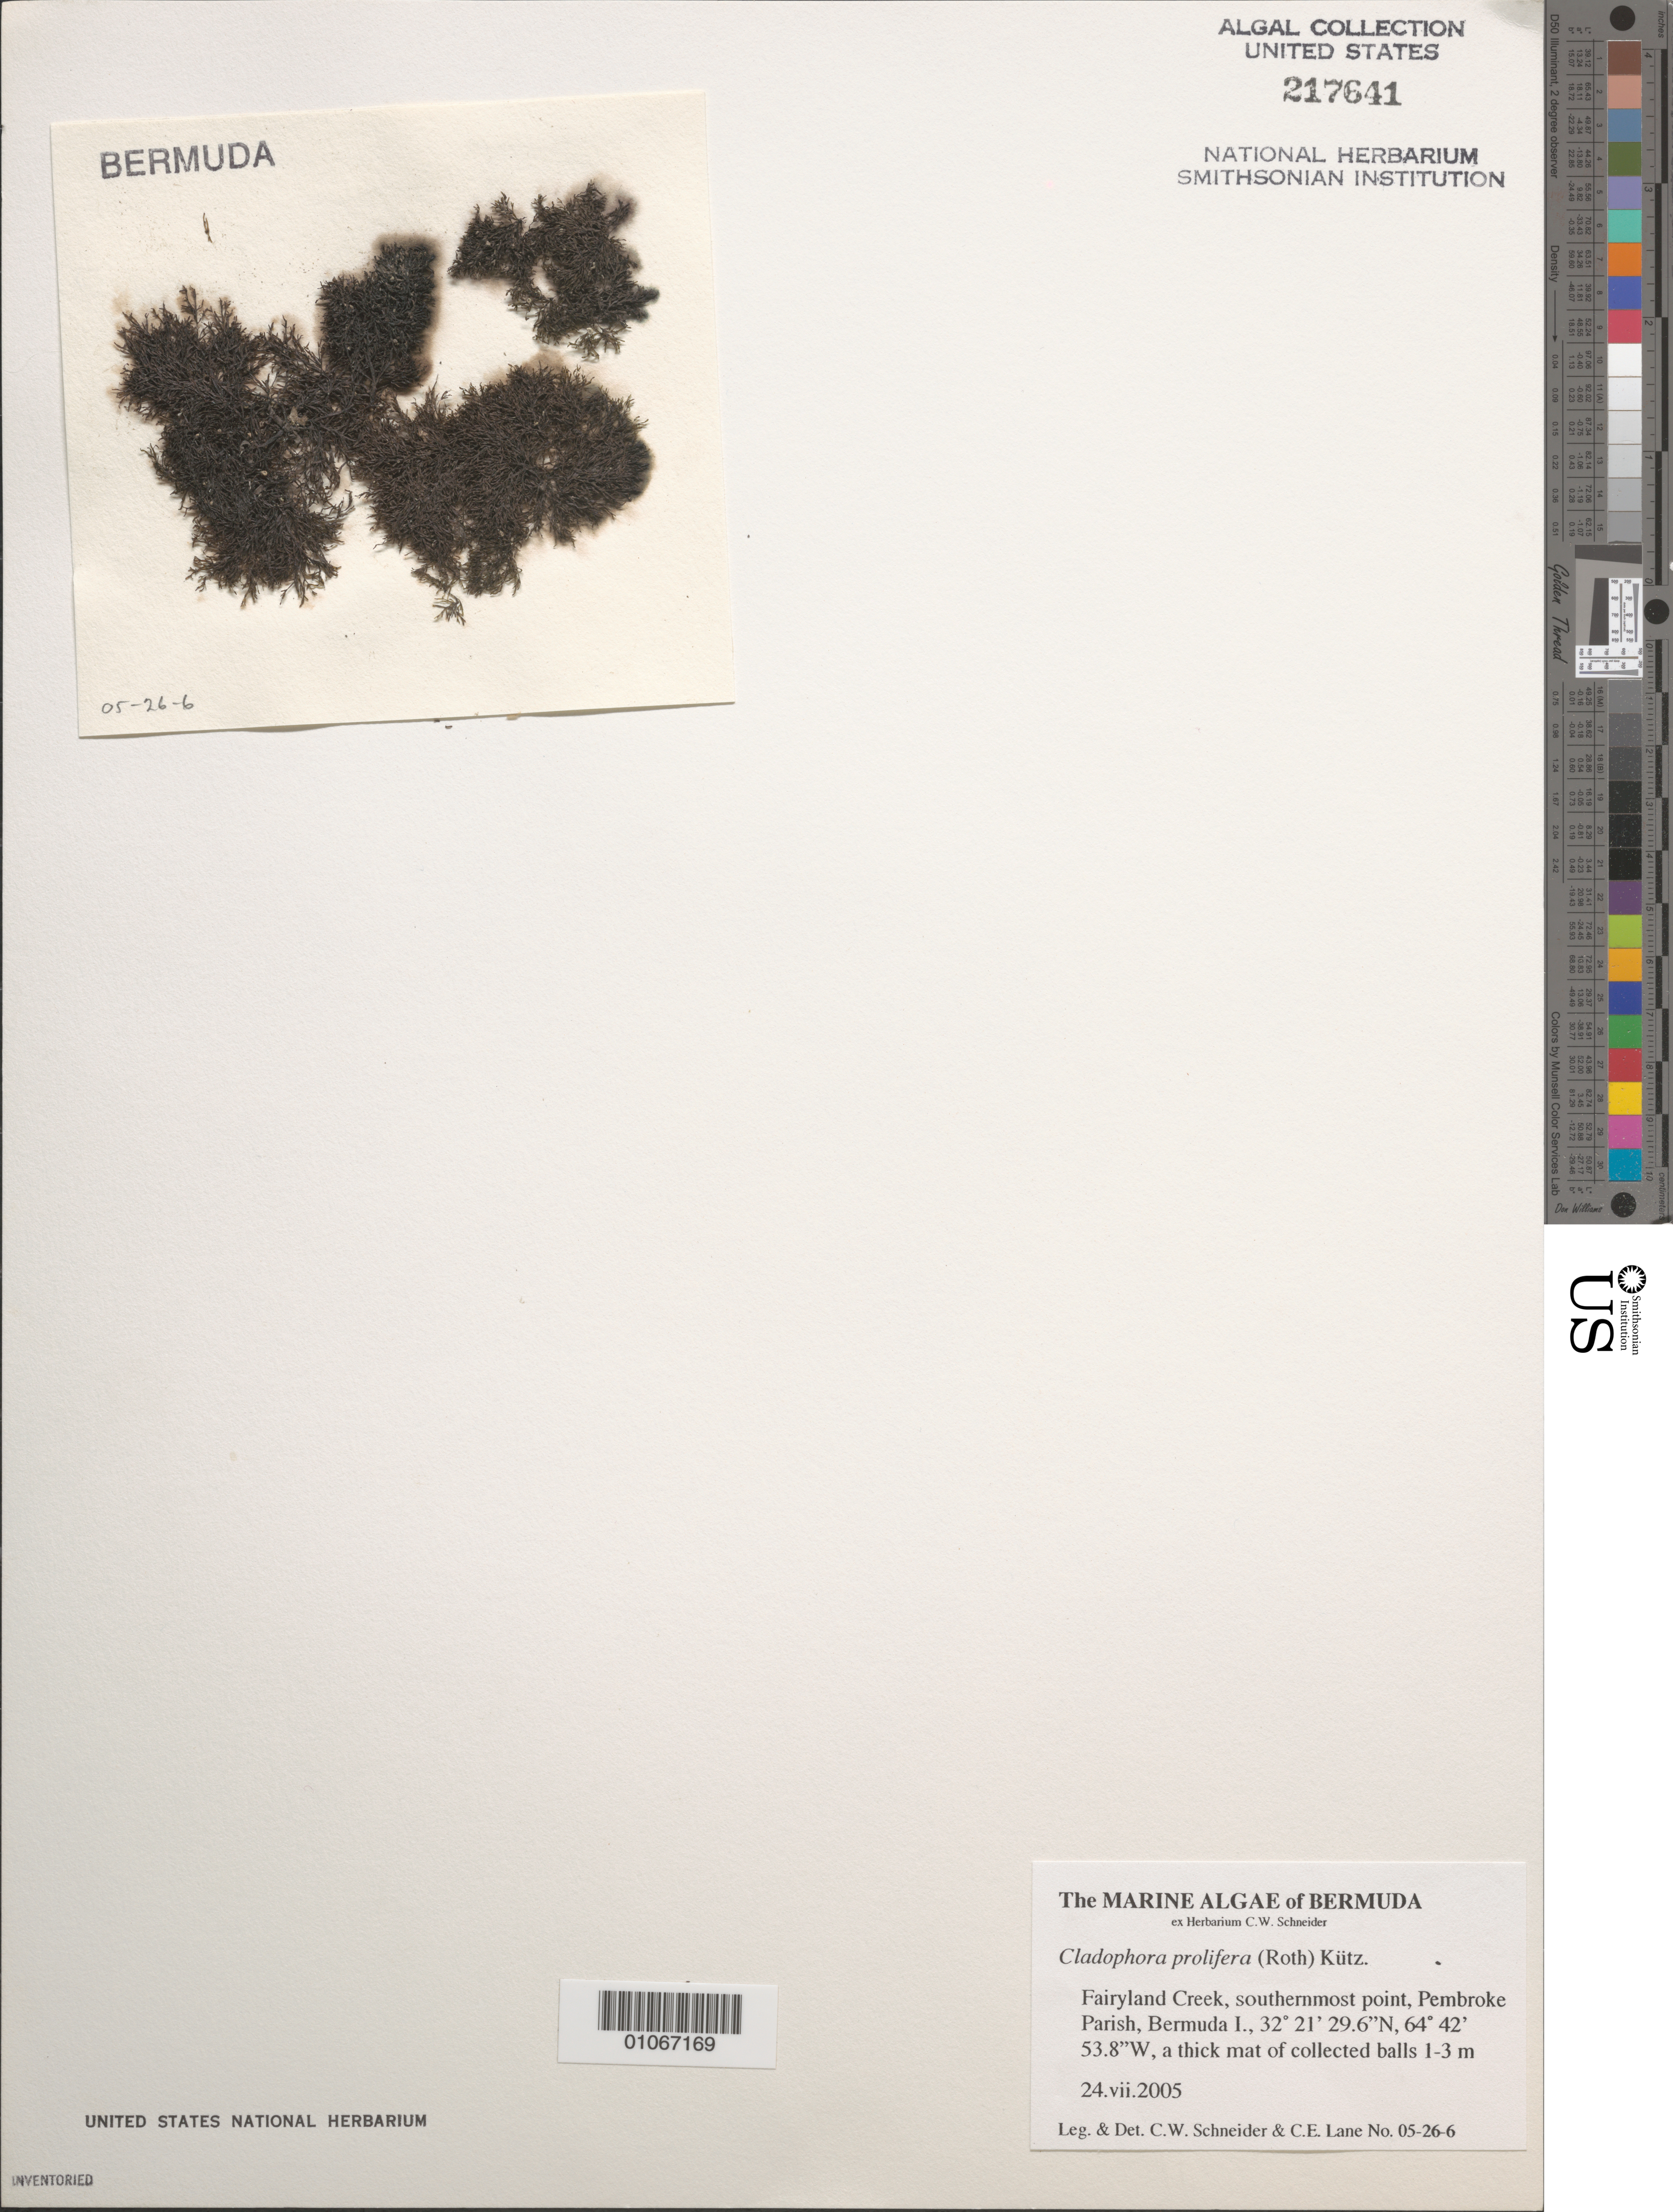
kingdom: Plantae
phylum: Chlorophyta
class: Ulvophyceae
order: Bryopsidales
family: Caulerpaceae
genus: Caulerpa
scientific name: Caulerpa prolifera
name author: (Forssk.) J.V.Lamouroux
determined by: Schneider, C. W.; Lane, C. E.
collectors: C. W. Schneider & C. E. Lane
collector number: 05-26-6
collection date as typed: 24 Jul 2005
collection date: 2005-07-24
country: Bermuda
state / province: Pembroke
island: Bermuda Island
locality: Fairyland Creek, southernmost point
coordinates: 32 21'29.6"N, 64 42'53.8"W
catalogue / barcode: US 217641